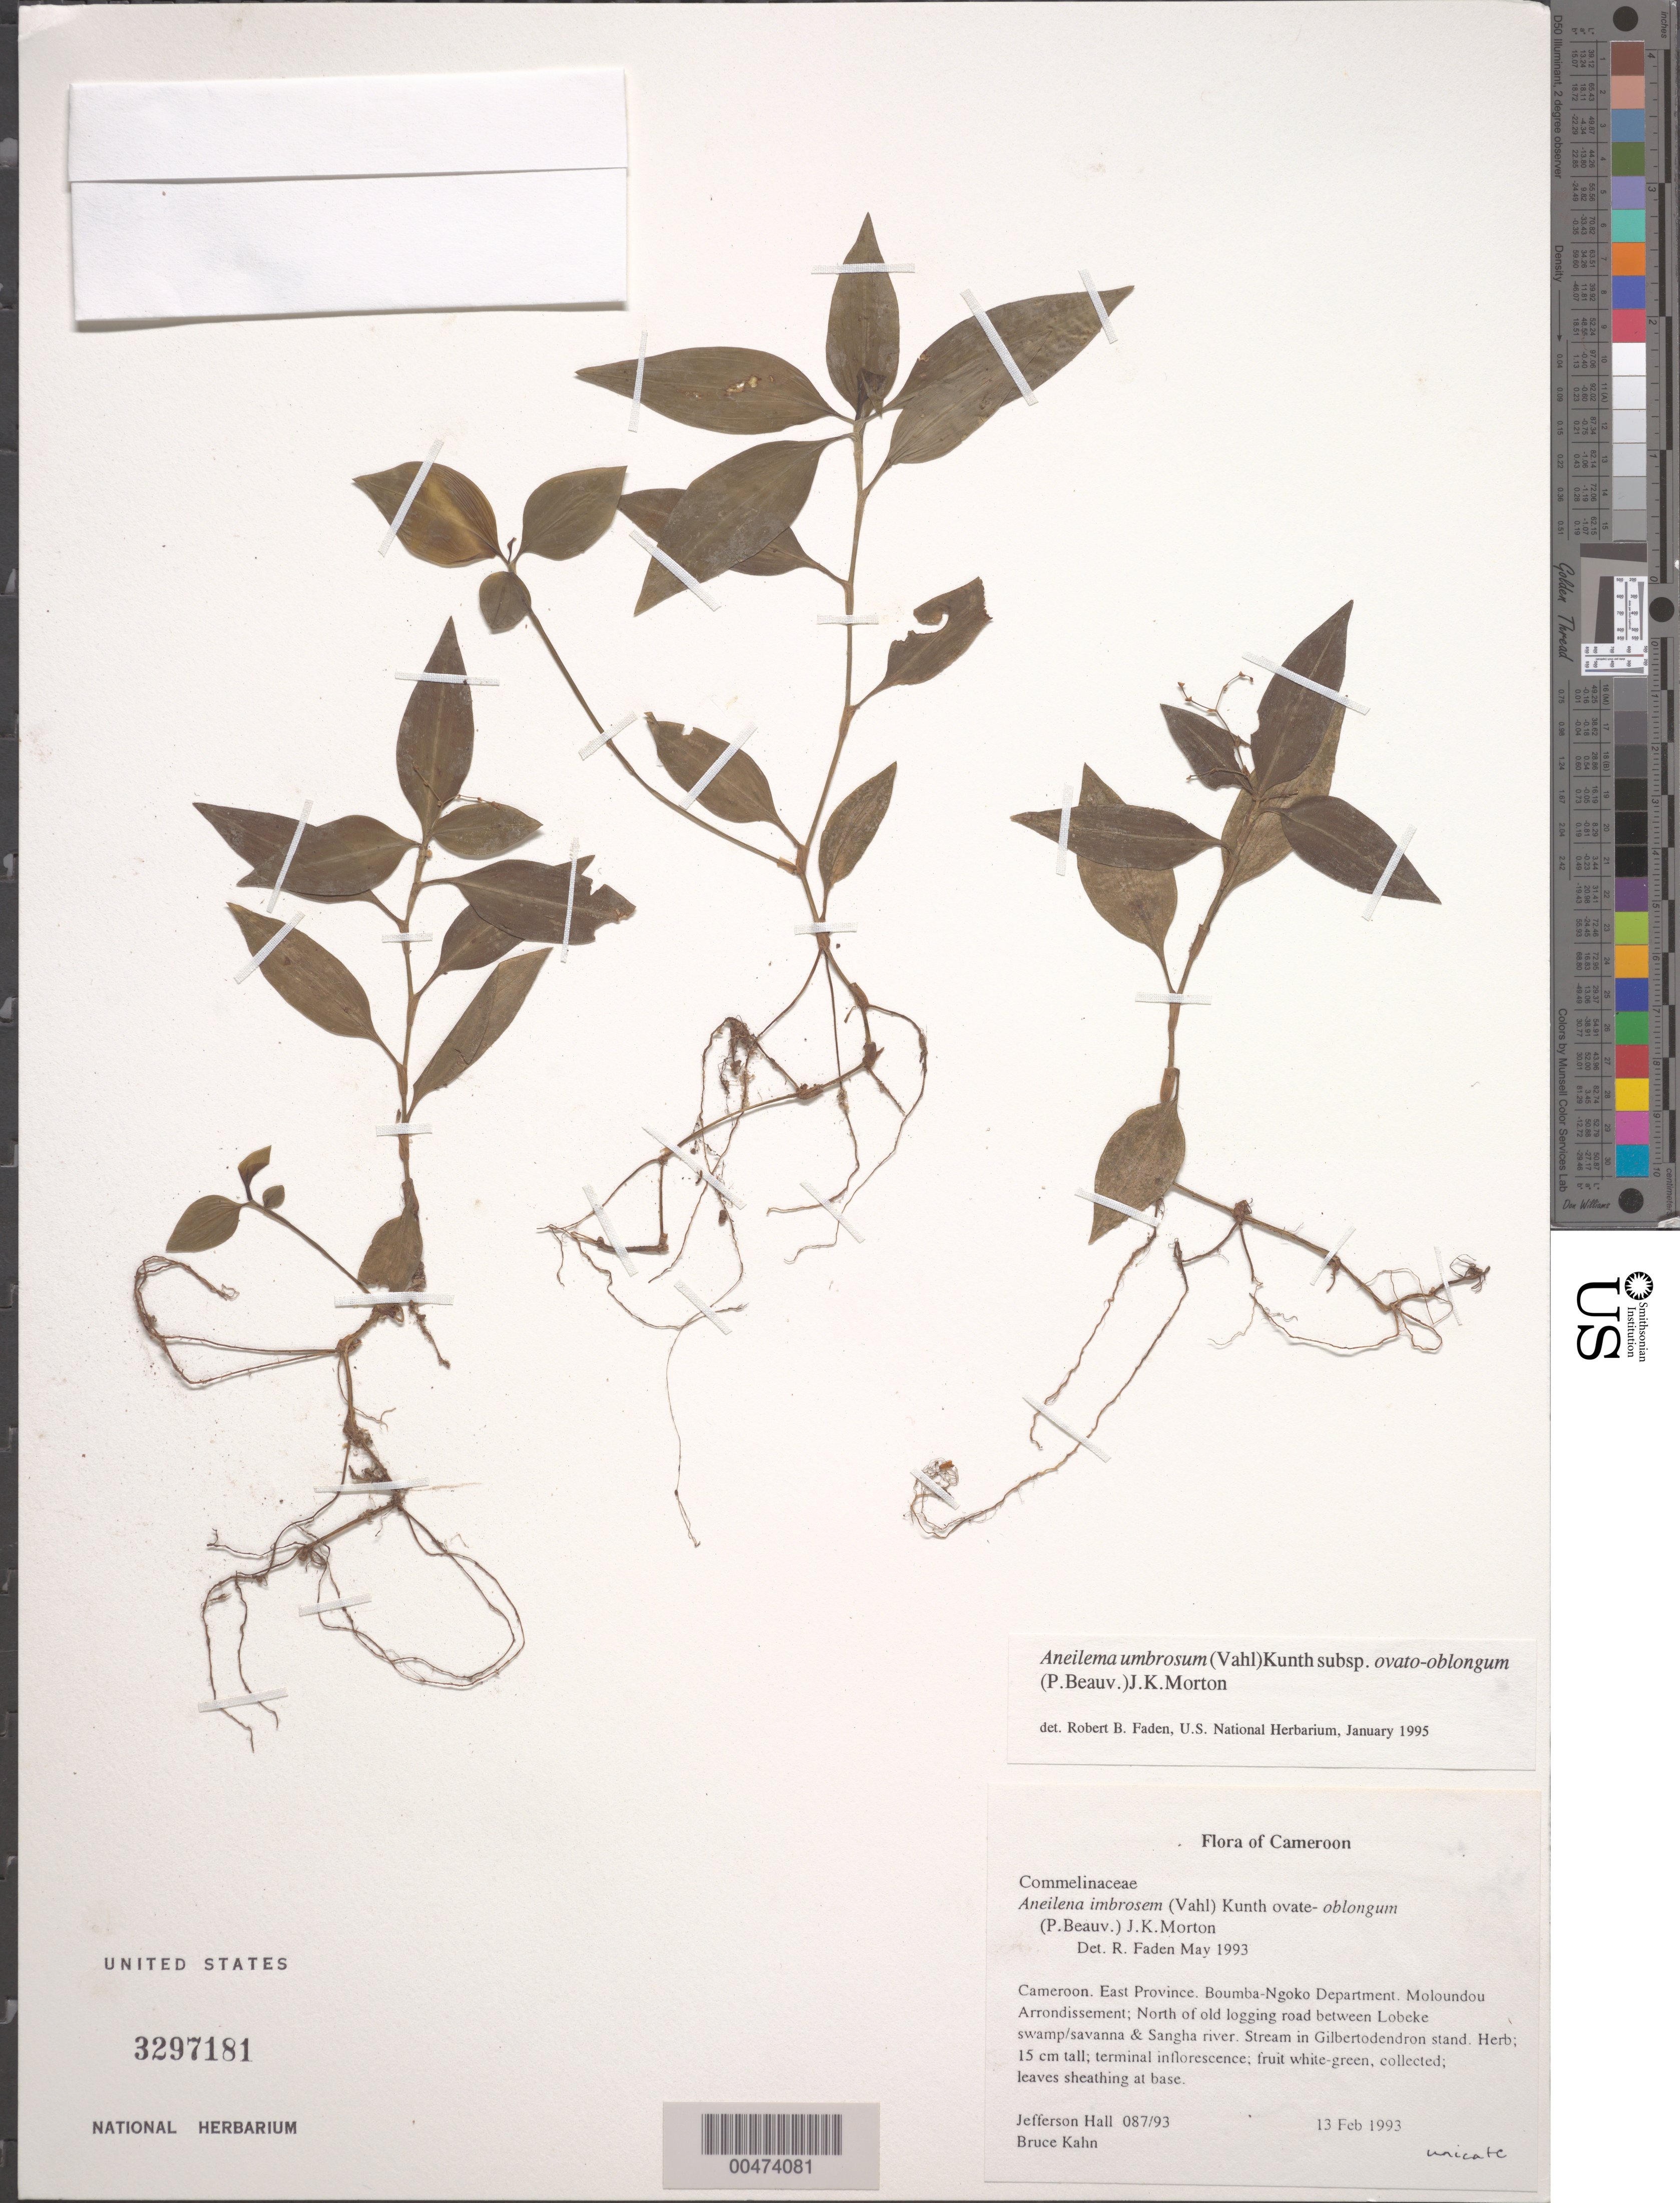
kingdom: Plantae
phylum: Tracheophyta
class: Liliopsida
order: Commelinales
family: Commelinaceae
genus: Aneilema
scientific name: Aneilema umbrosum subsp. ovato-oblongum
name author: (P. Beauv.) J.K. Morton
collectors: J. Hall & B. Kahn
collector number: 087/93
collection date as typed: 13 Feb 1993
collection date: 1993-02-13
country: Cameroon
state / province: Est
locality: Boumba-ngoko, moloundou arrondissement, road between lobeke swamp an sanga river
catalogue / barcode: US 3297181